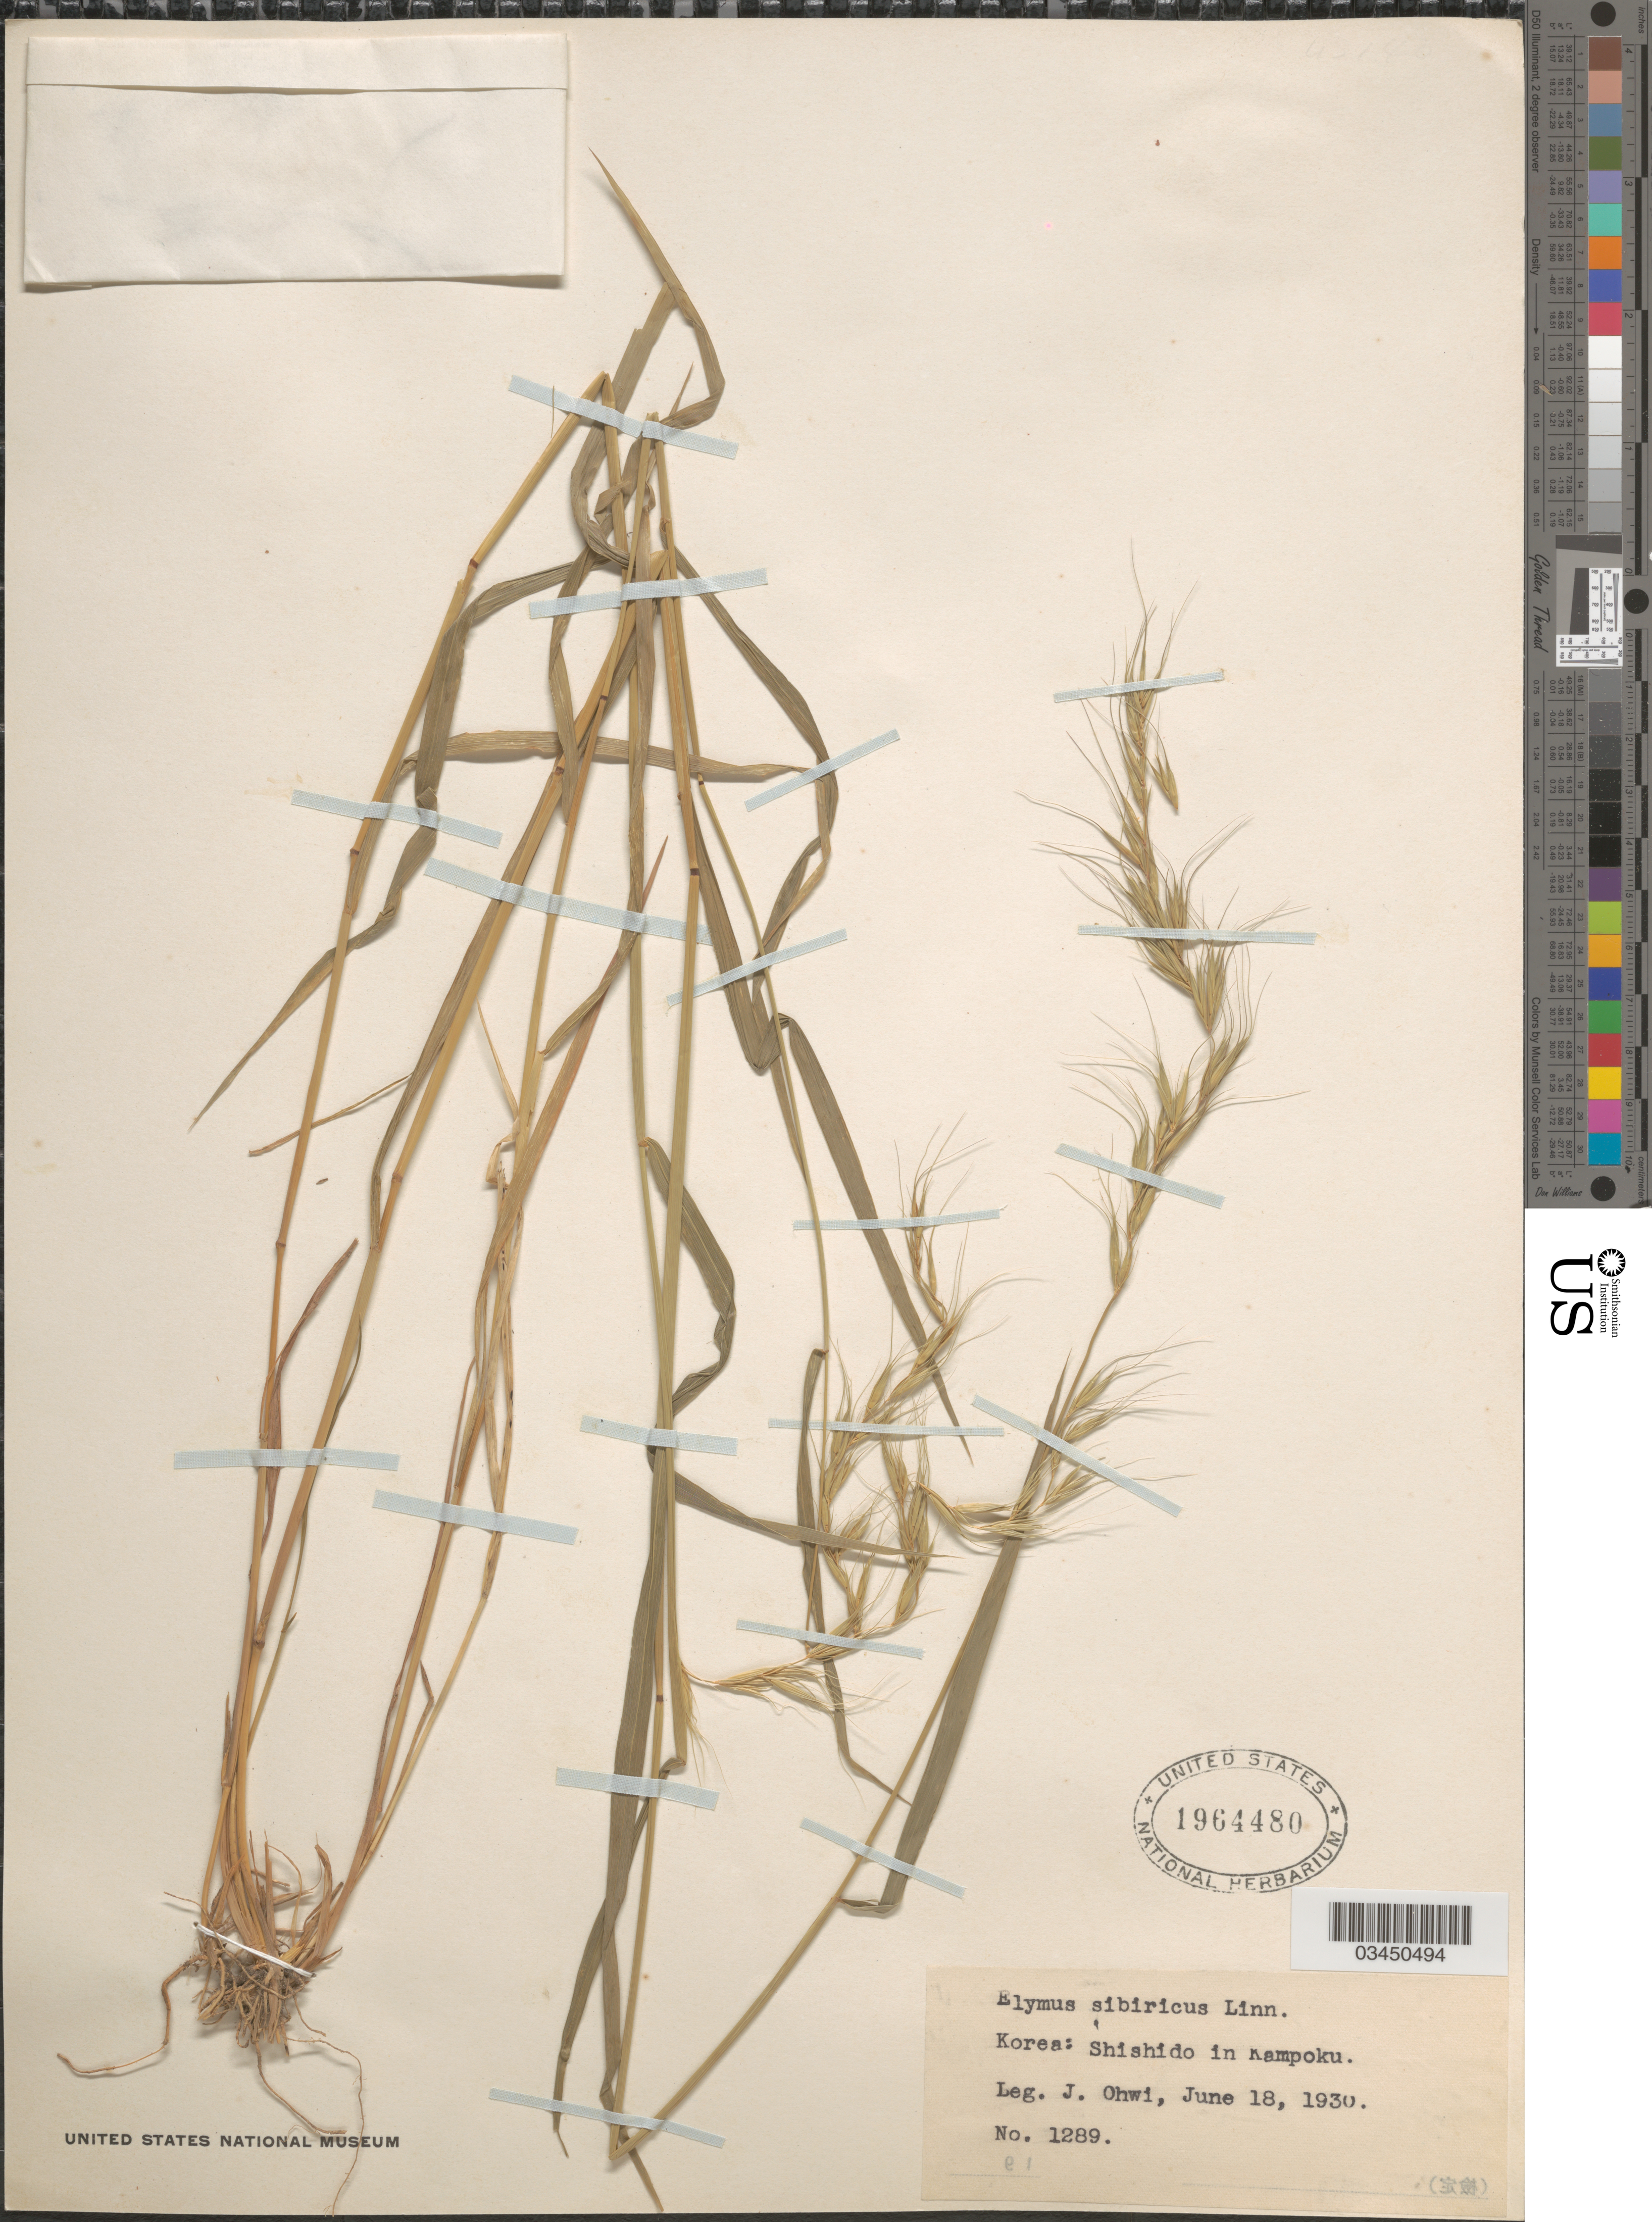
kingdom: Plantae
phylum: Tracheophyta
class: Liliopsida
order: Poales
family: Poaceae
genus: Elymus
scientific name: Elymus sibiricus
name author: L.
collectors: J. Ohwi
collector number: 1289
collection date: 1930-06-18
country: North Korea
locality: Shishido in Kampoku.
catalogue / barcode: US 1964480